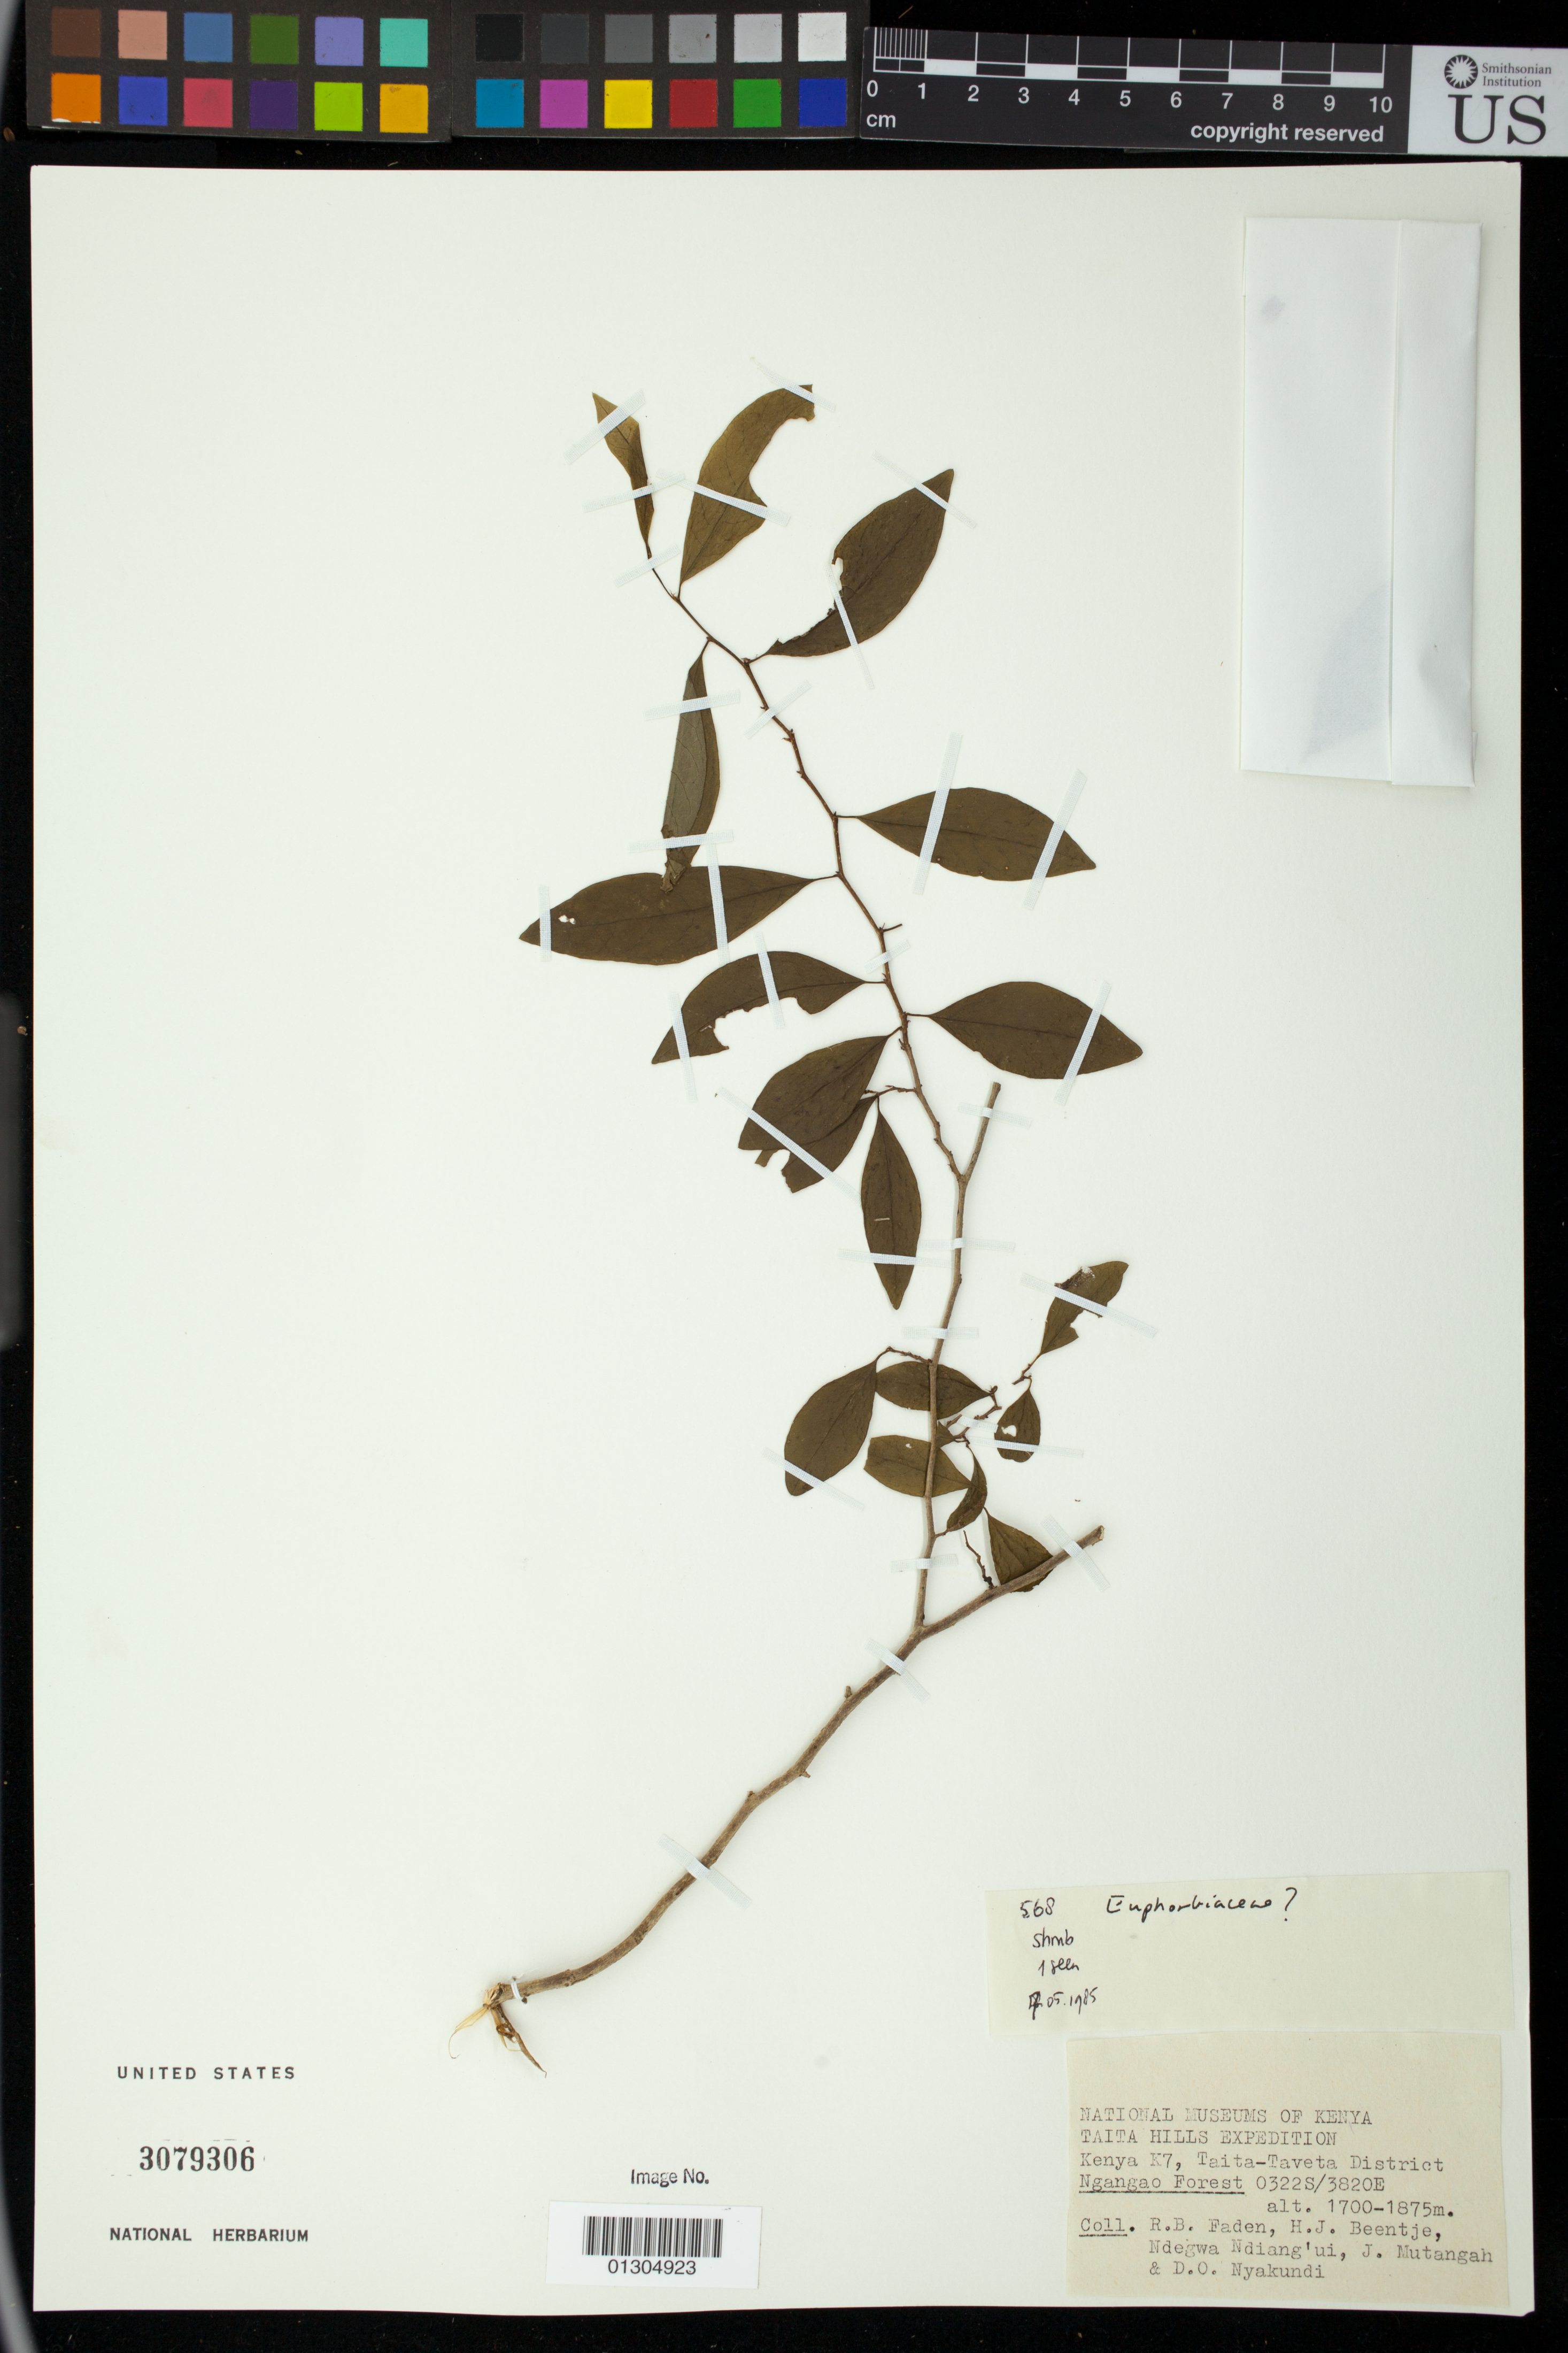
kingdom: Plantae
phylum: Tracheophyta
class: Magnoliopsida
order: Malpighiales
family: Euphorbiaceae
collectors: R. B. Faden, H. J. Beentje, Ndegwa Ndiang'ui, J. Mutangah & D. Nyakundi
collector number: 568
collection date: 1985-05-07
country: Kenya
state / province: Taita Taveta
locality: K7, Ngangao Forest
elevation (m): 1700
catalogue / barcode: US 3079306